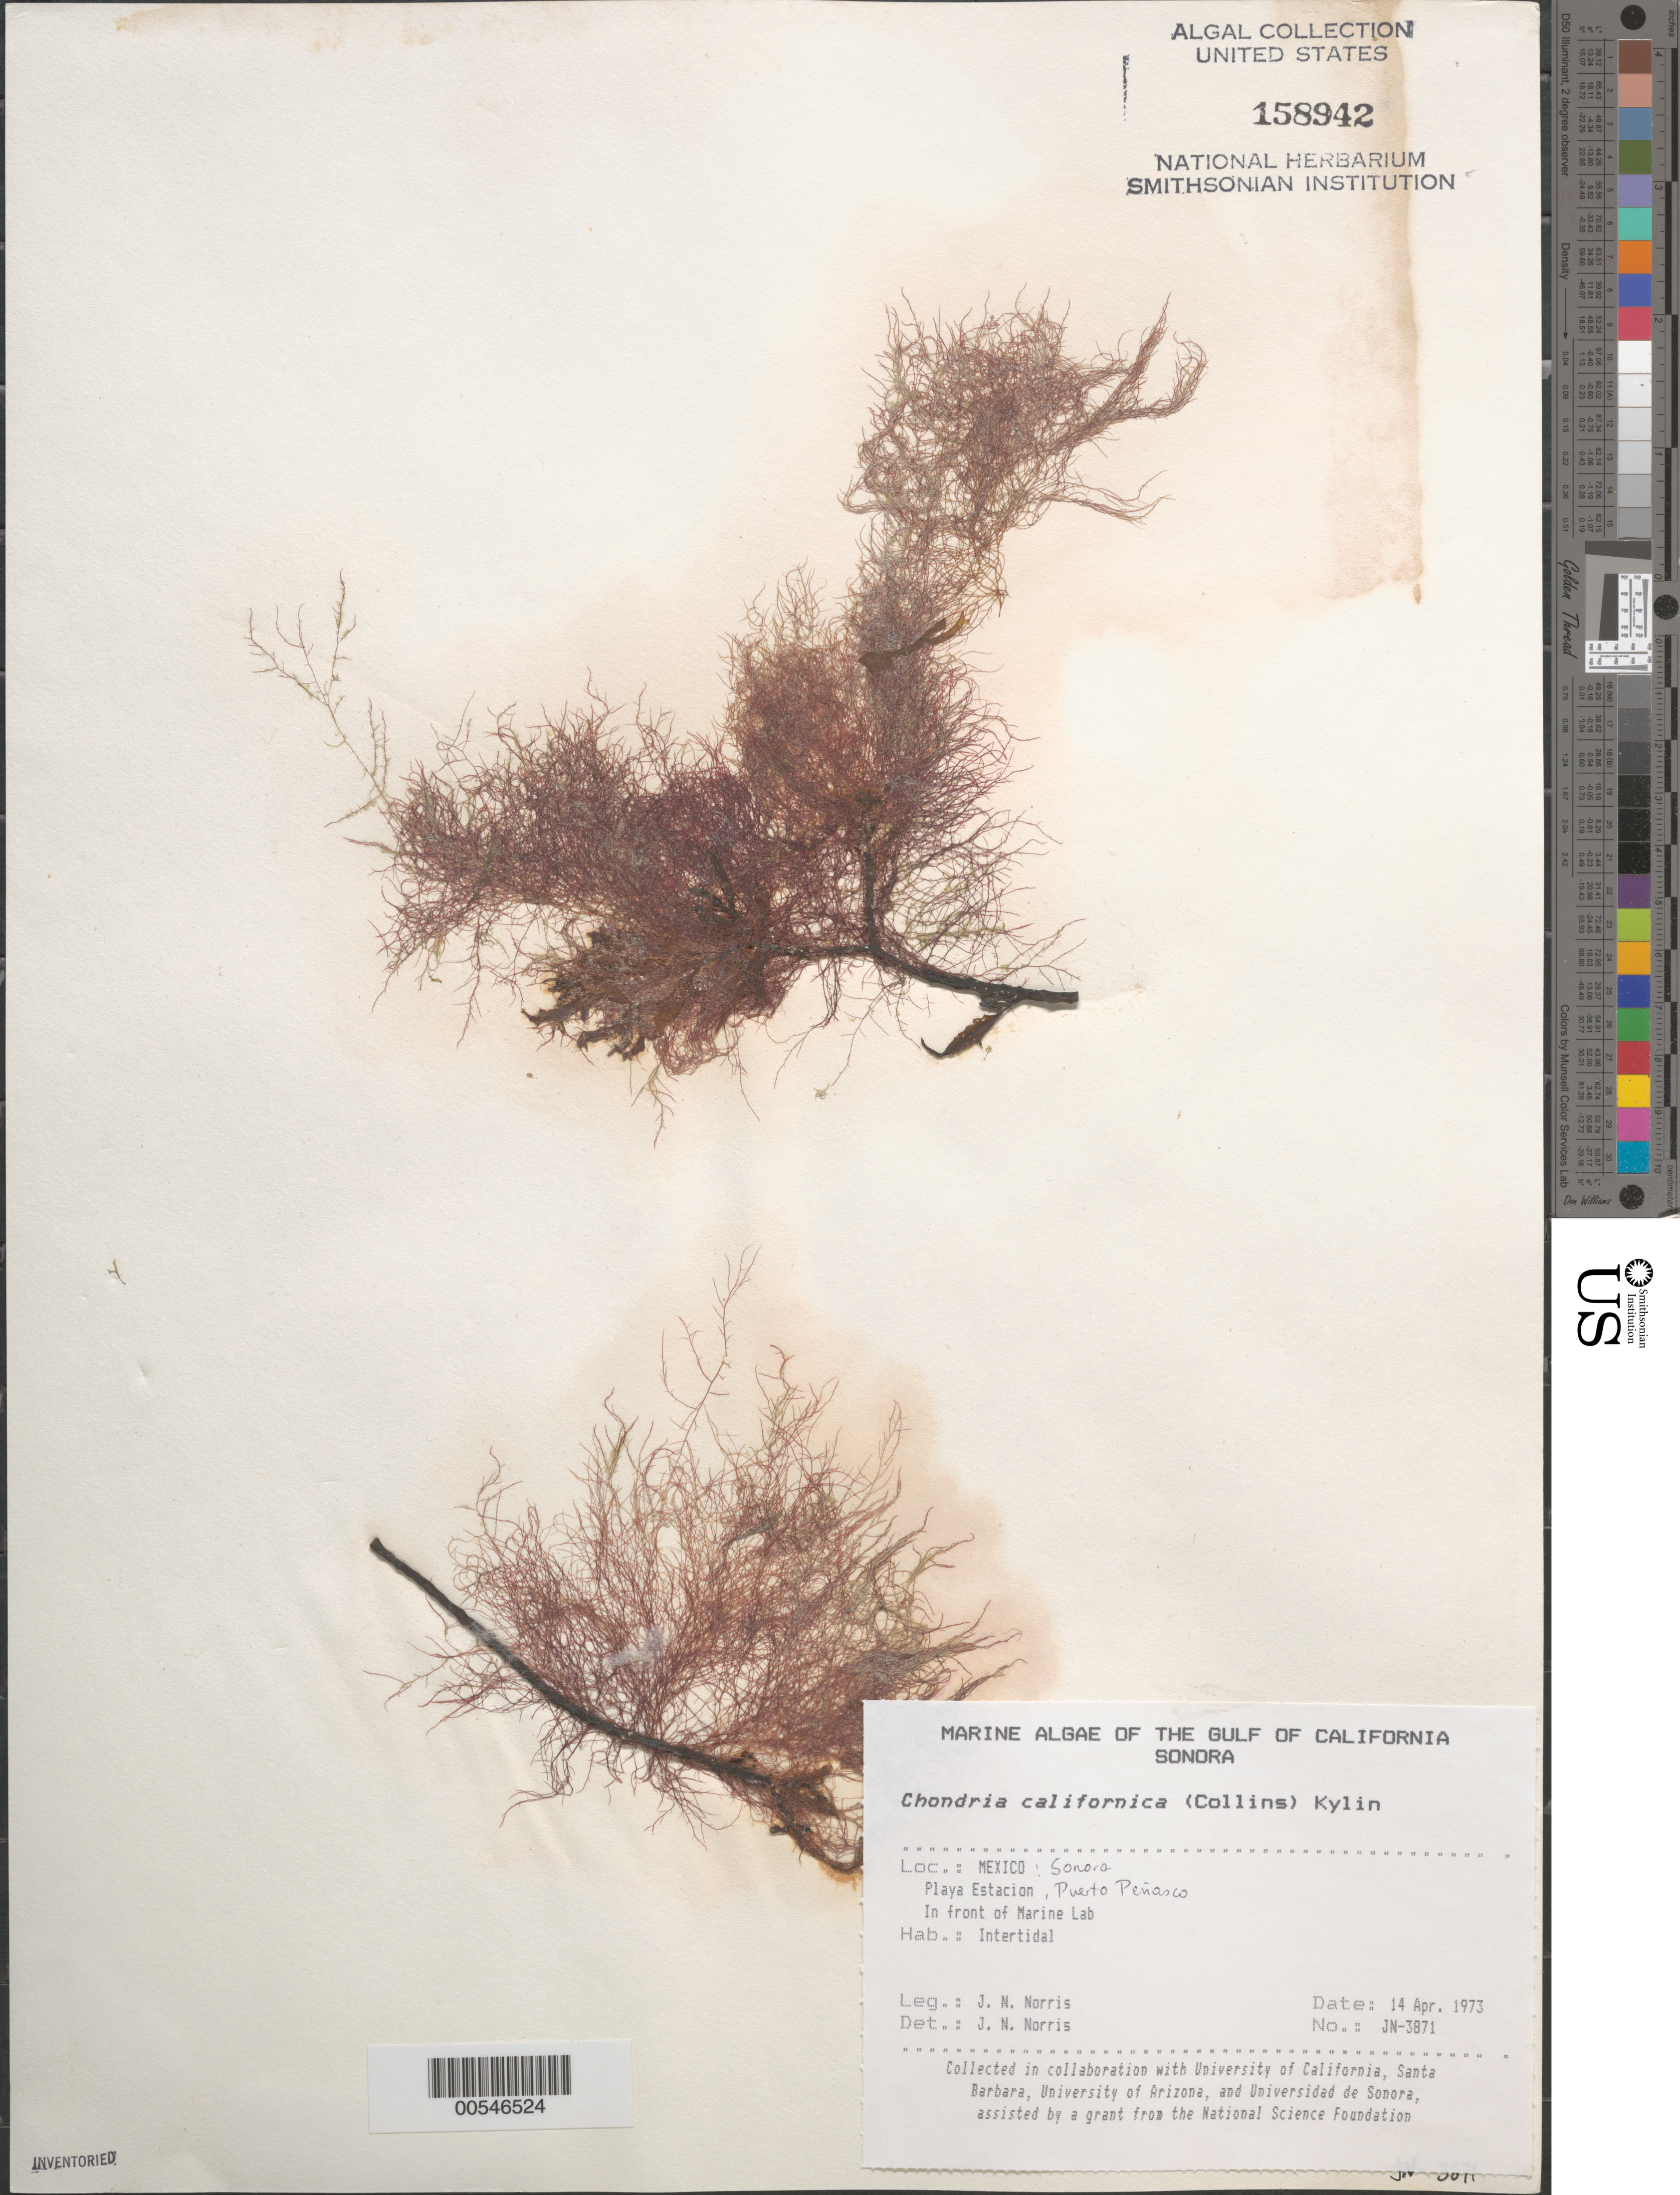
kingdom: Plantae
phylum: Rhodophyta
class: Florideophyceae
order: Ceramiales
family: Rhodomelaceae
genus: Chondria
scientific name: Chondria acrorhizophora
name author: Setch. & N.L. Gardner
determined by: Algae name updating Project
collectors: J. N. Norris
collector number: JN-3871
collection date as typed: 14 Apr 1973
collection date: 1973-04-14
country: Mexico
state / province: Sonora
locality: Playa Estacion, Puerto Penasco, marine station shore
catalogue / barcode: US 158942